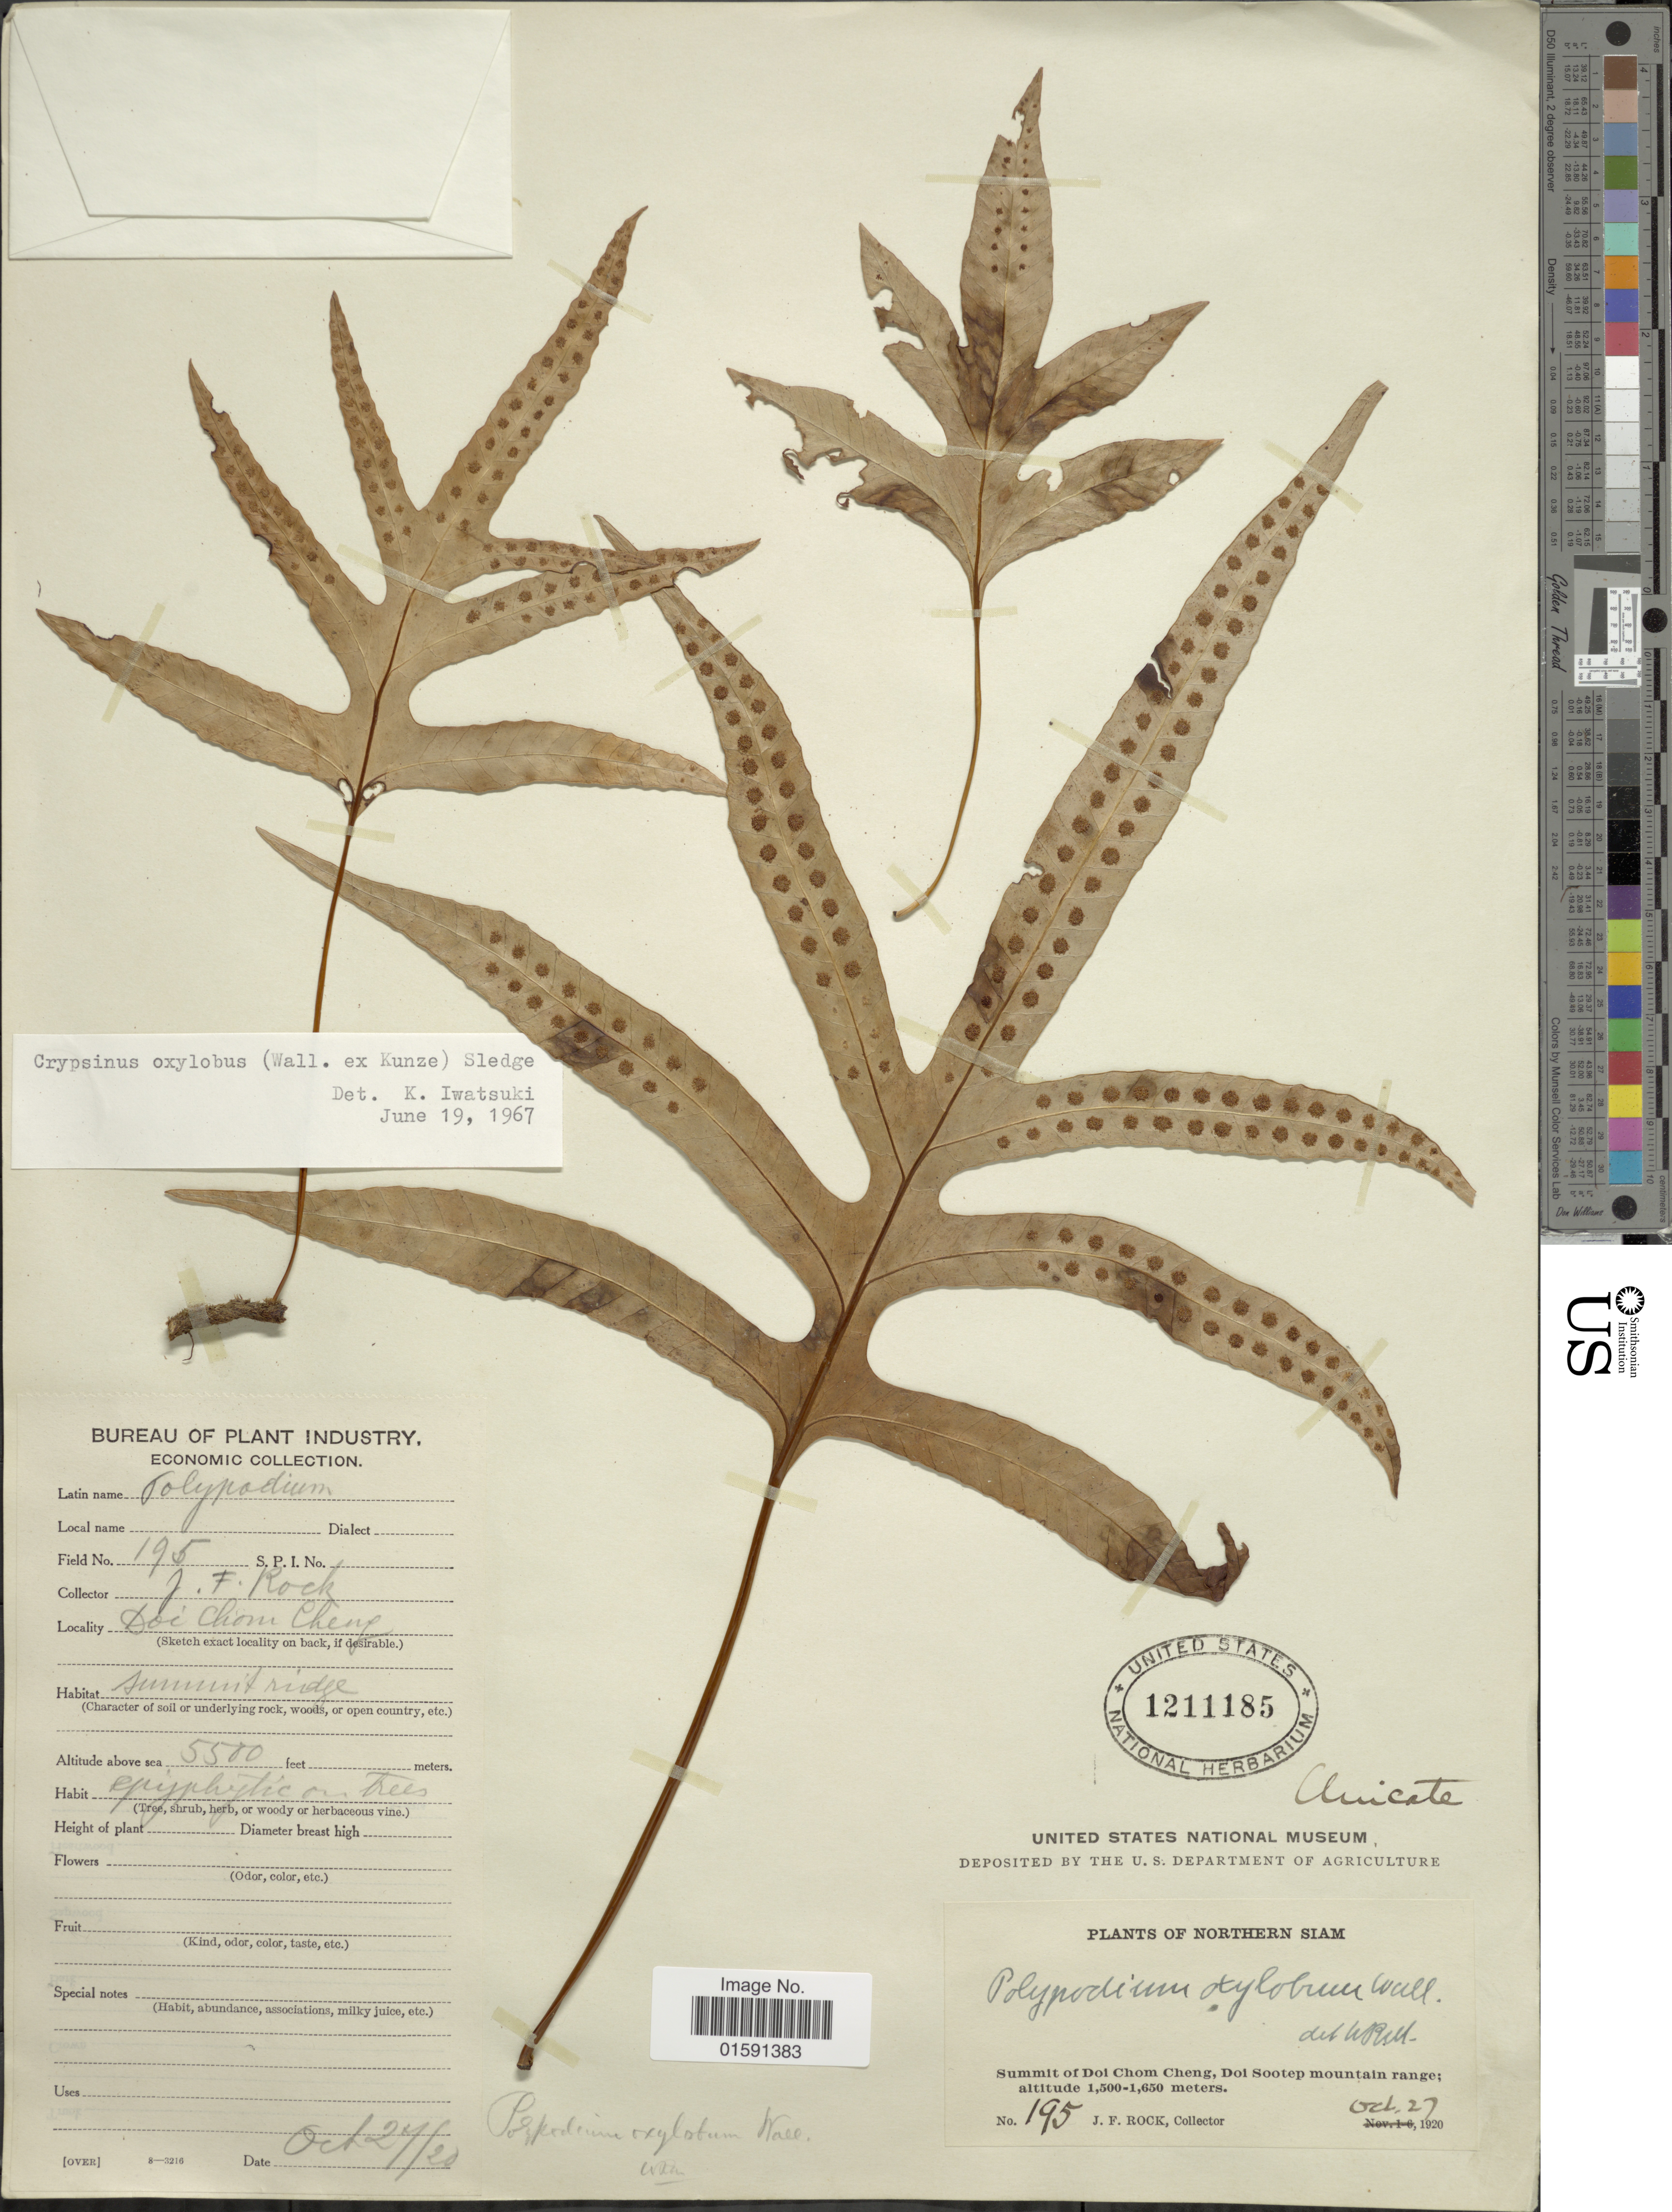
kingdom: Plantae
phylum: Tracheophyta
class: Polypodiopsida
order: Polypodiales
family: Polypodiaceae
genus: Selliguea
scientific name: Selliguea oxyloba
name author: (Wall. ex Kunze) Fraser-Jenk.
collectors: J. Rock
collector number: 195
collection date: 1920-10-27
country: Thailand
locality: Northern Siam, Summit of Doi Chom Cheng, Doi Sootep mountain range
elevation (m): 1500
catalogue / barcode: US 1211185